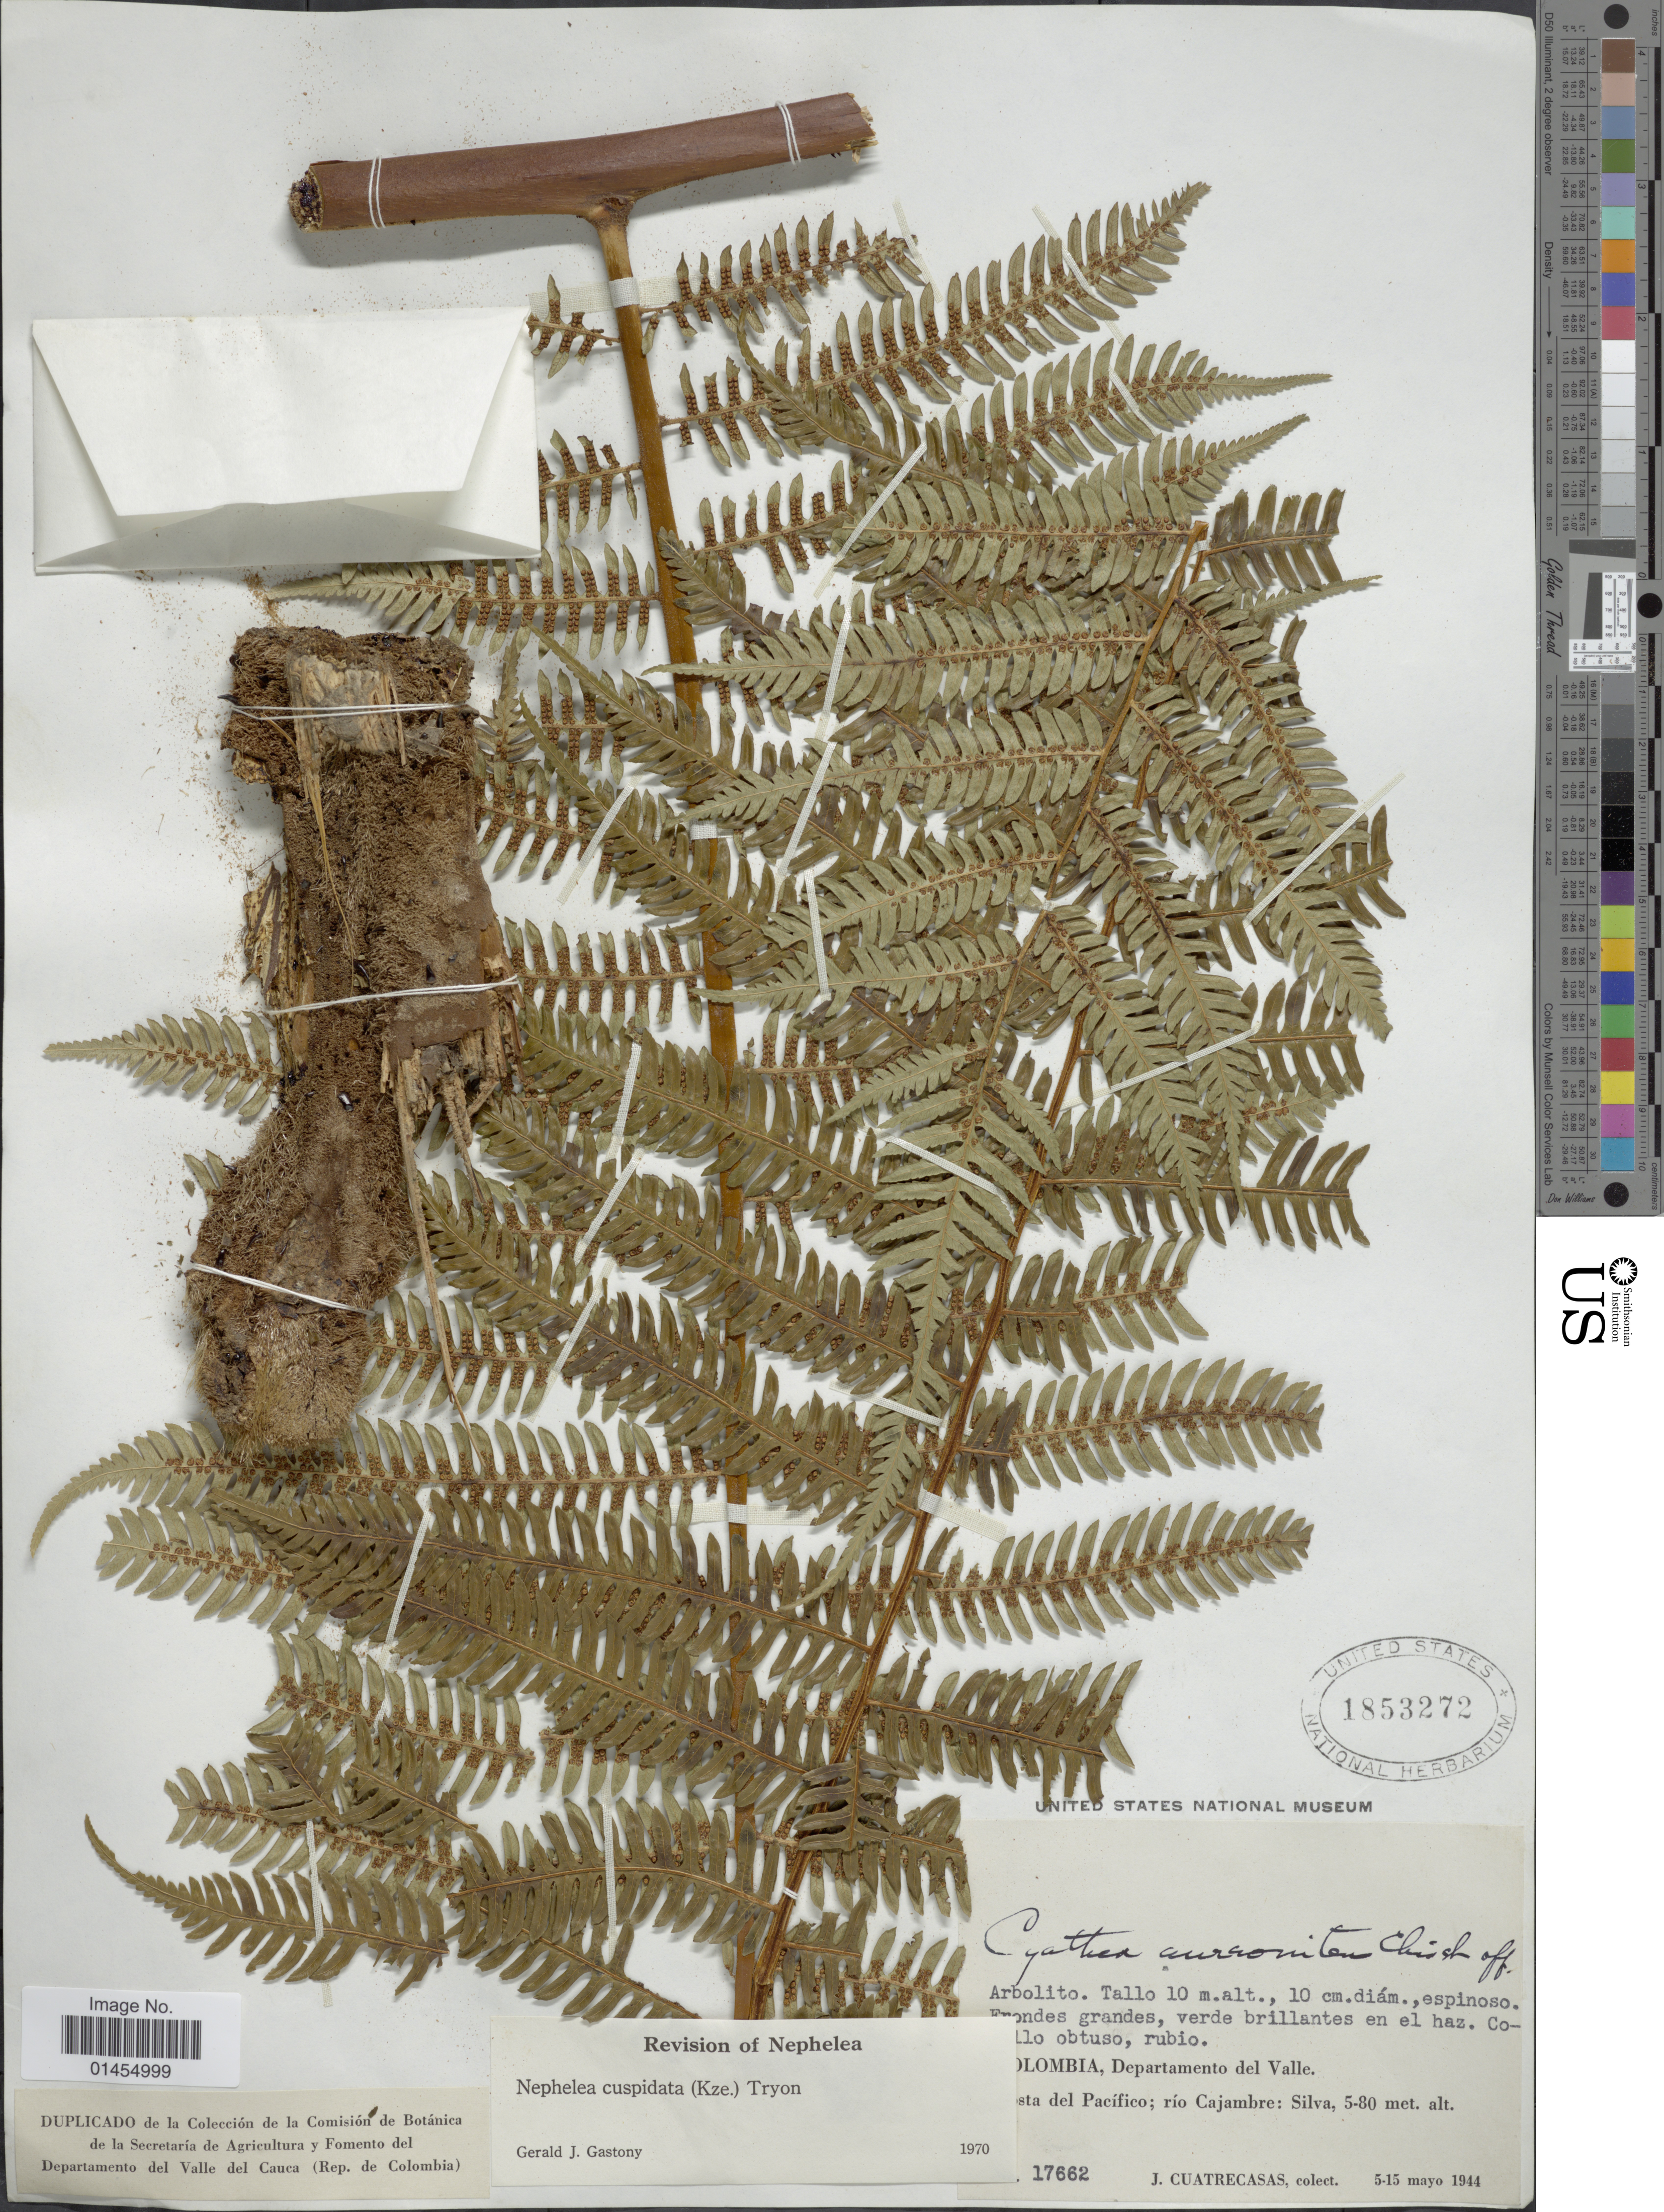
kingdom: Plantae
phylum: Tracheophyta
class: Polypodiopsida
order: Cyatheales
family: Cyatheaceae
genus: Alsophila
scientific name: Alsophila cuspidata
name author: (Kunze) D.S. Conant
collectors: J. Cuatrecasas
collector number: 17662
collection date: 1944-05-05/1944-05-15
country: Colombia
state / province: Valle del Cauca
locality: Departamento del Valle. Costa del Pacífico; río Cajambre: Silva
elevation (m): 5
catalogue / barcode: US 1853272